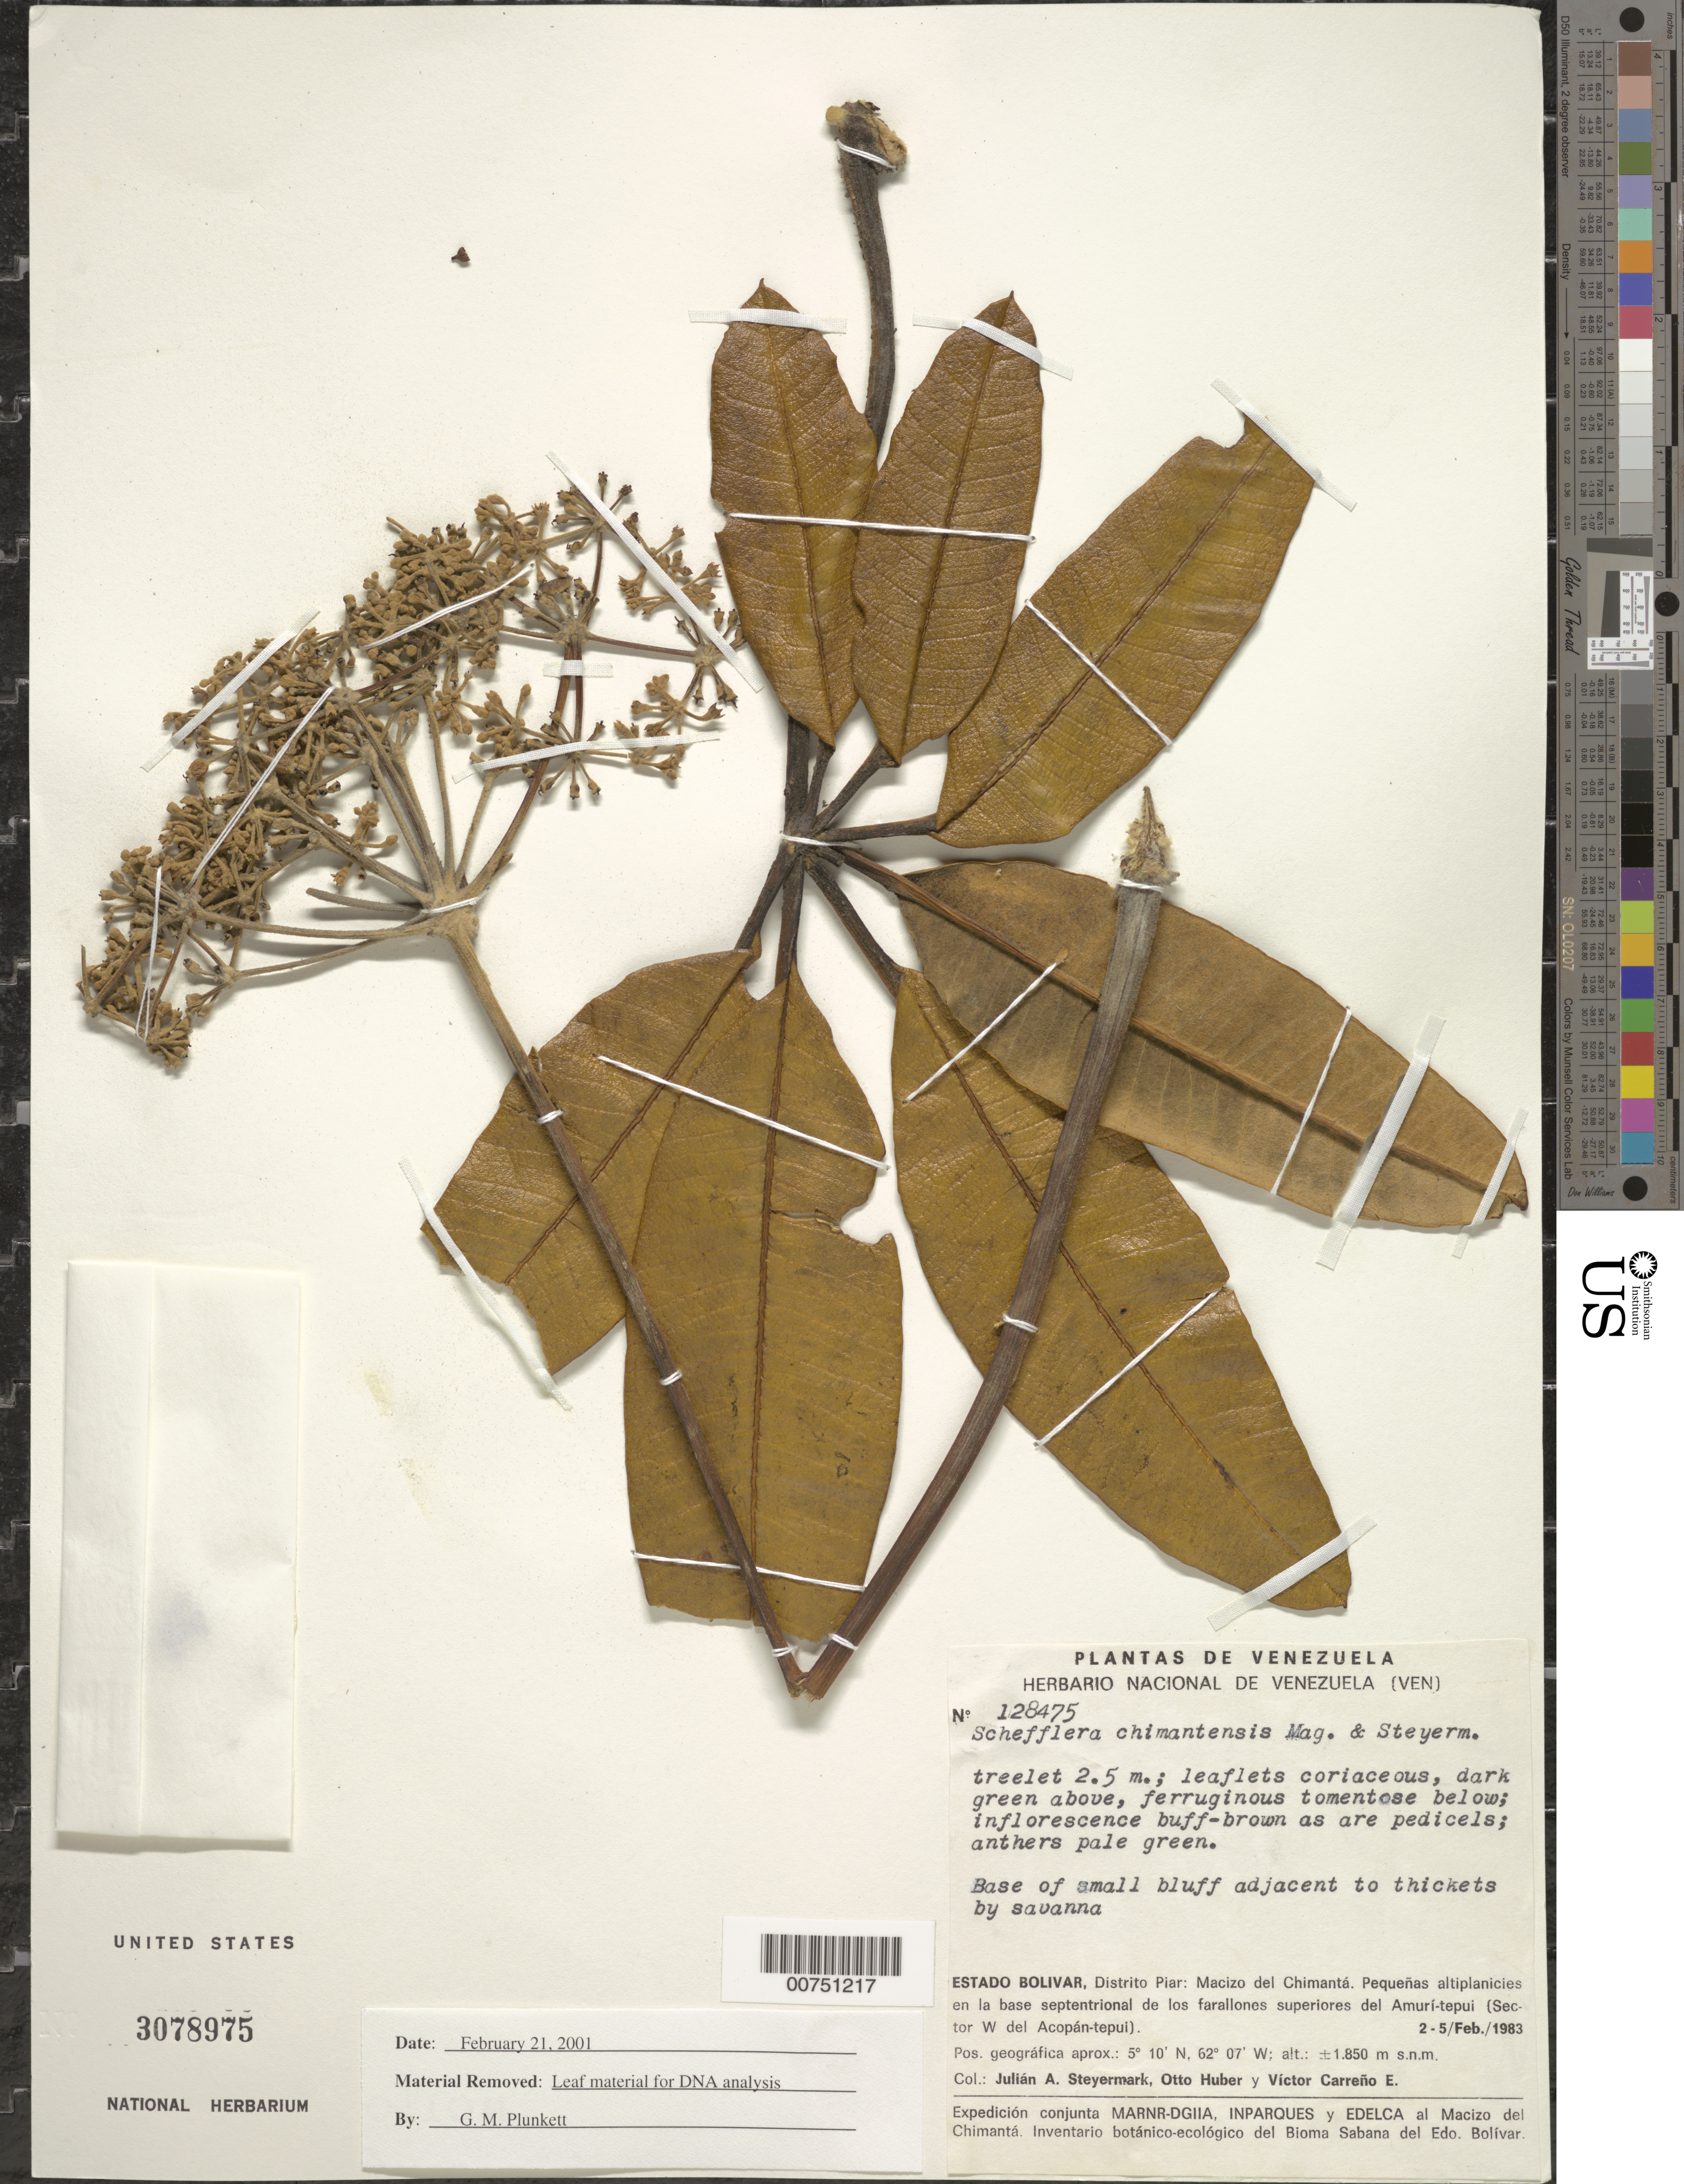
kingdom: Plantae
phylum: Tracheophyta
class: Magnoliopsida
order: Apiales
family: Araliaceae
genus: Schefflera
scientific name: Schefflera chimantensis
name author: (Steyerm. & Maguire) Maguire et al.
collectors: J. Steyermark, O. Huber & V. Carreño E.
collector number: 128475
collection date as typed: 2-Feb-83 to 5-Feb-83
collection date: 1983-02-02/1983-02-05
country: Venezuela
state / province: Bolívar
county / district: Piar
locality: Macizo del Chimantá, Amurí-tepuí (Sector W del Acopán-tepuí)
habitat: Pequeñas altiplanicies en la base septentríonal de los farallones superíoress del Amurí-tepuí . Base of small bluff adjacent to thickets by savanna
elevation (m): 1850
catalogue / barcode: US 3078975